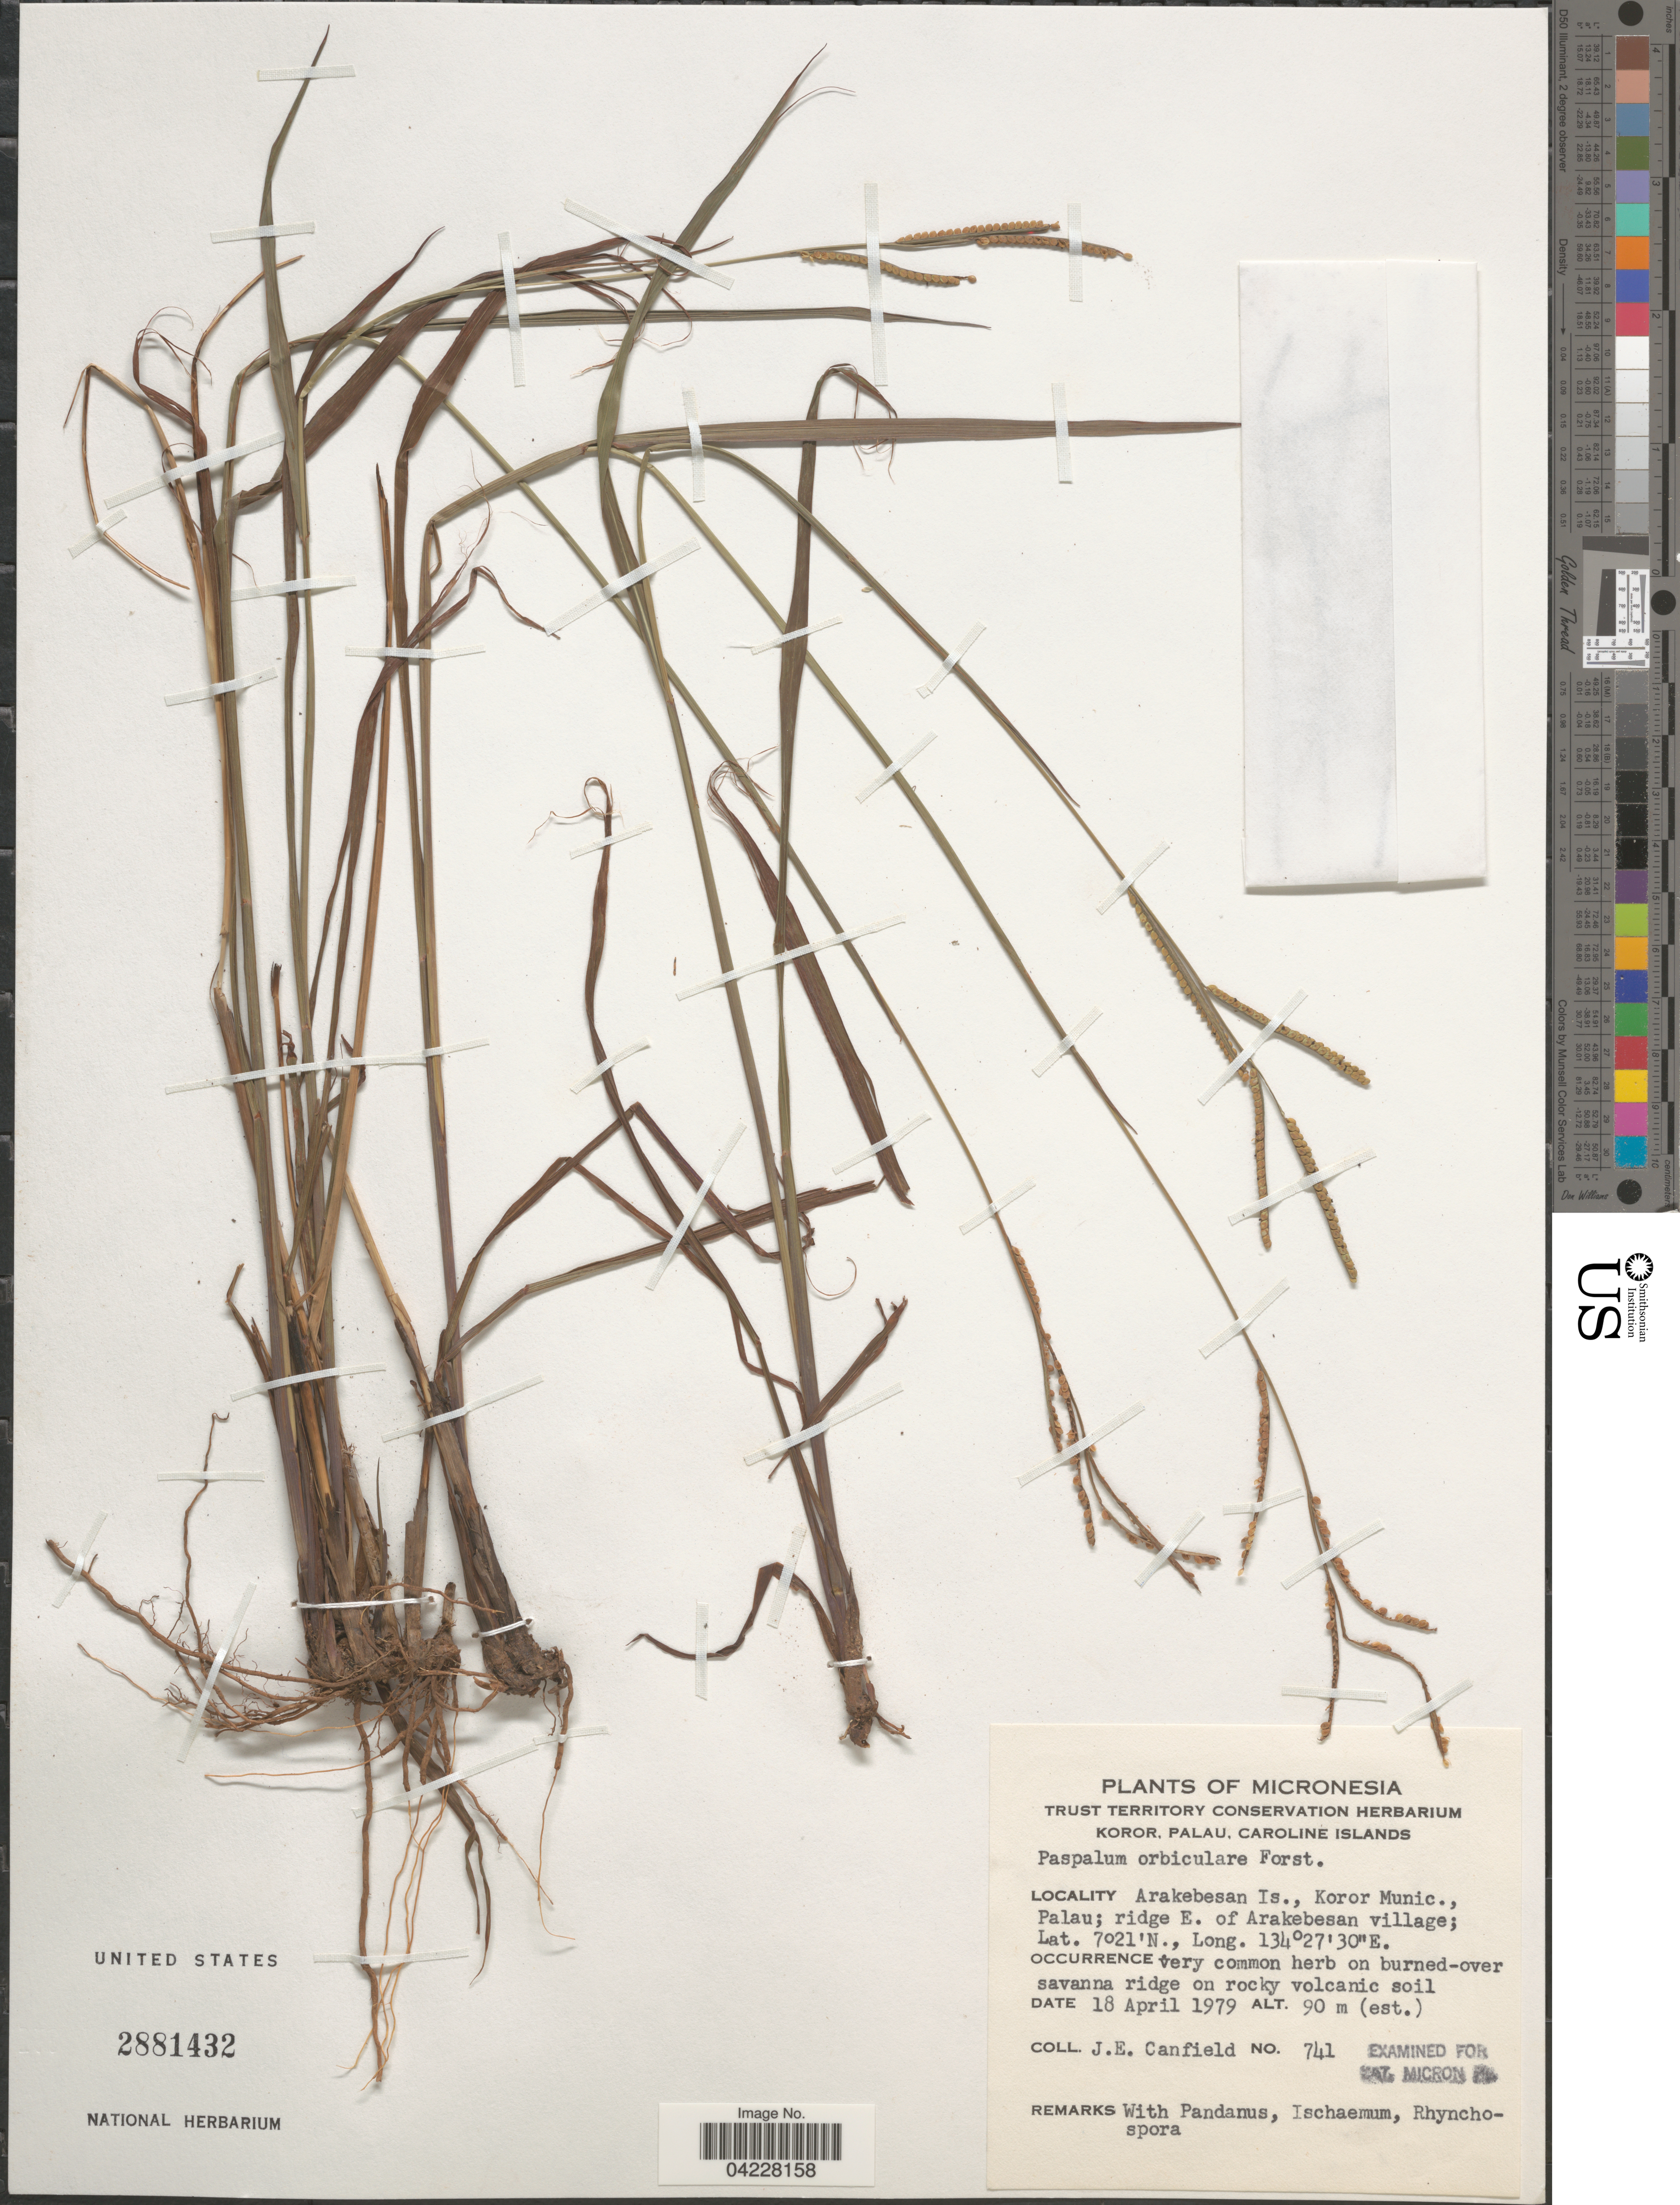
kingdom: Plantae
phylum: Tracheophyta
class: Liliopsida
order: Poales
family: Poaceae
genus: Paspalum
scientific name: Paspalum orbiculare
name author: G. Forst.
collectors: J. E. Canfield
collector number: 741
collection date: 1979-04-18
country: Palau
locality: Arakebesan Is., Koror Munic., Palau; ridge E. of Arakebesan village.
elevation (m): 90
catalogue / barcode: US 2881432